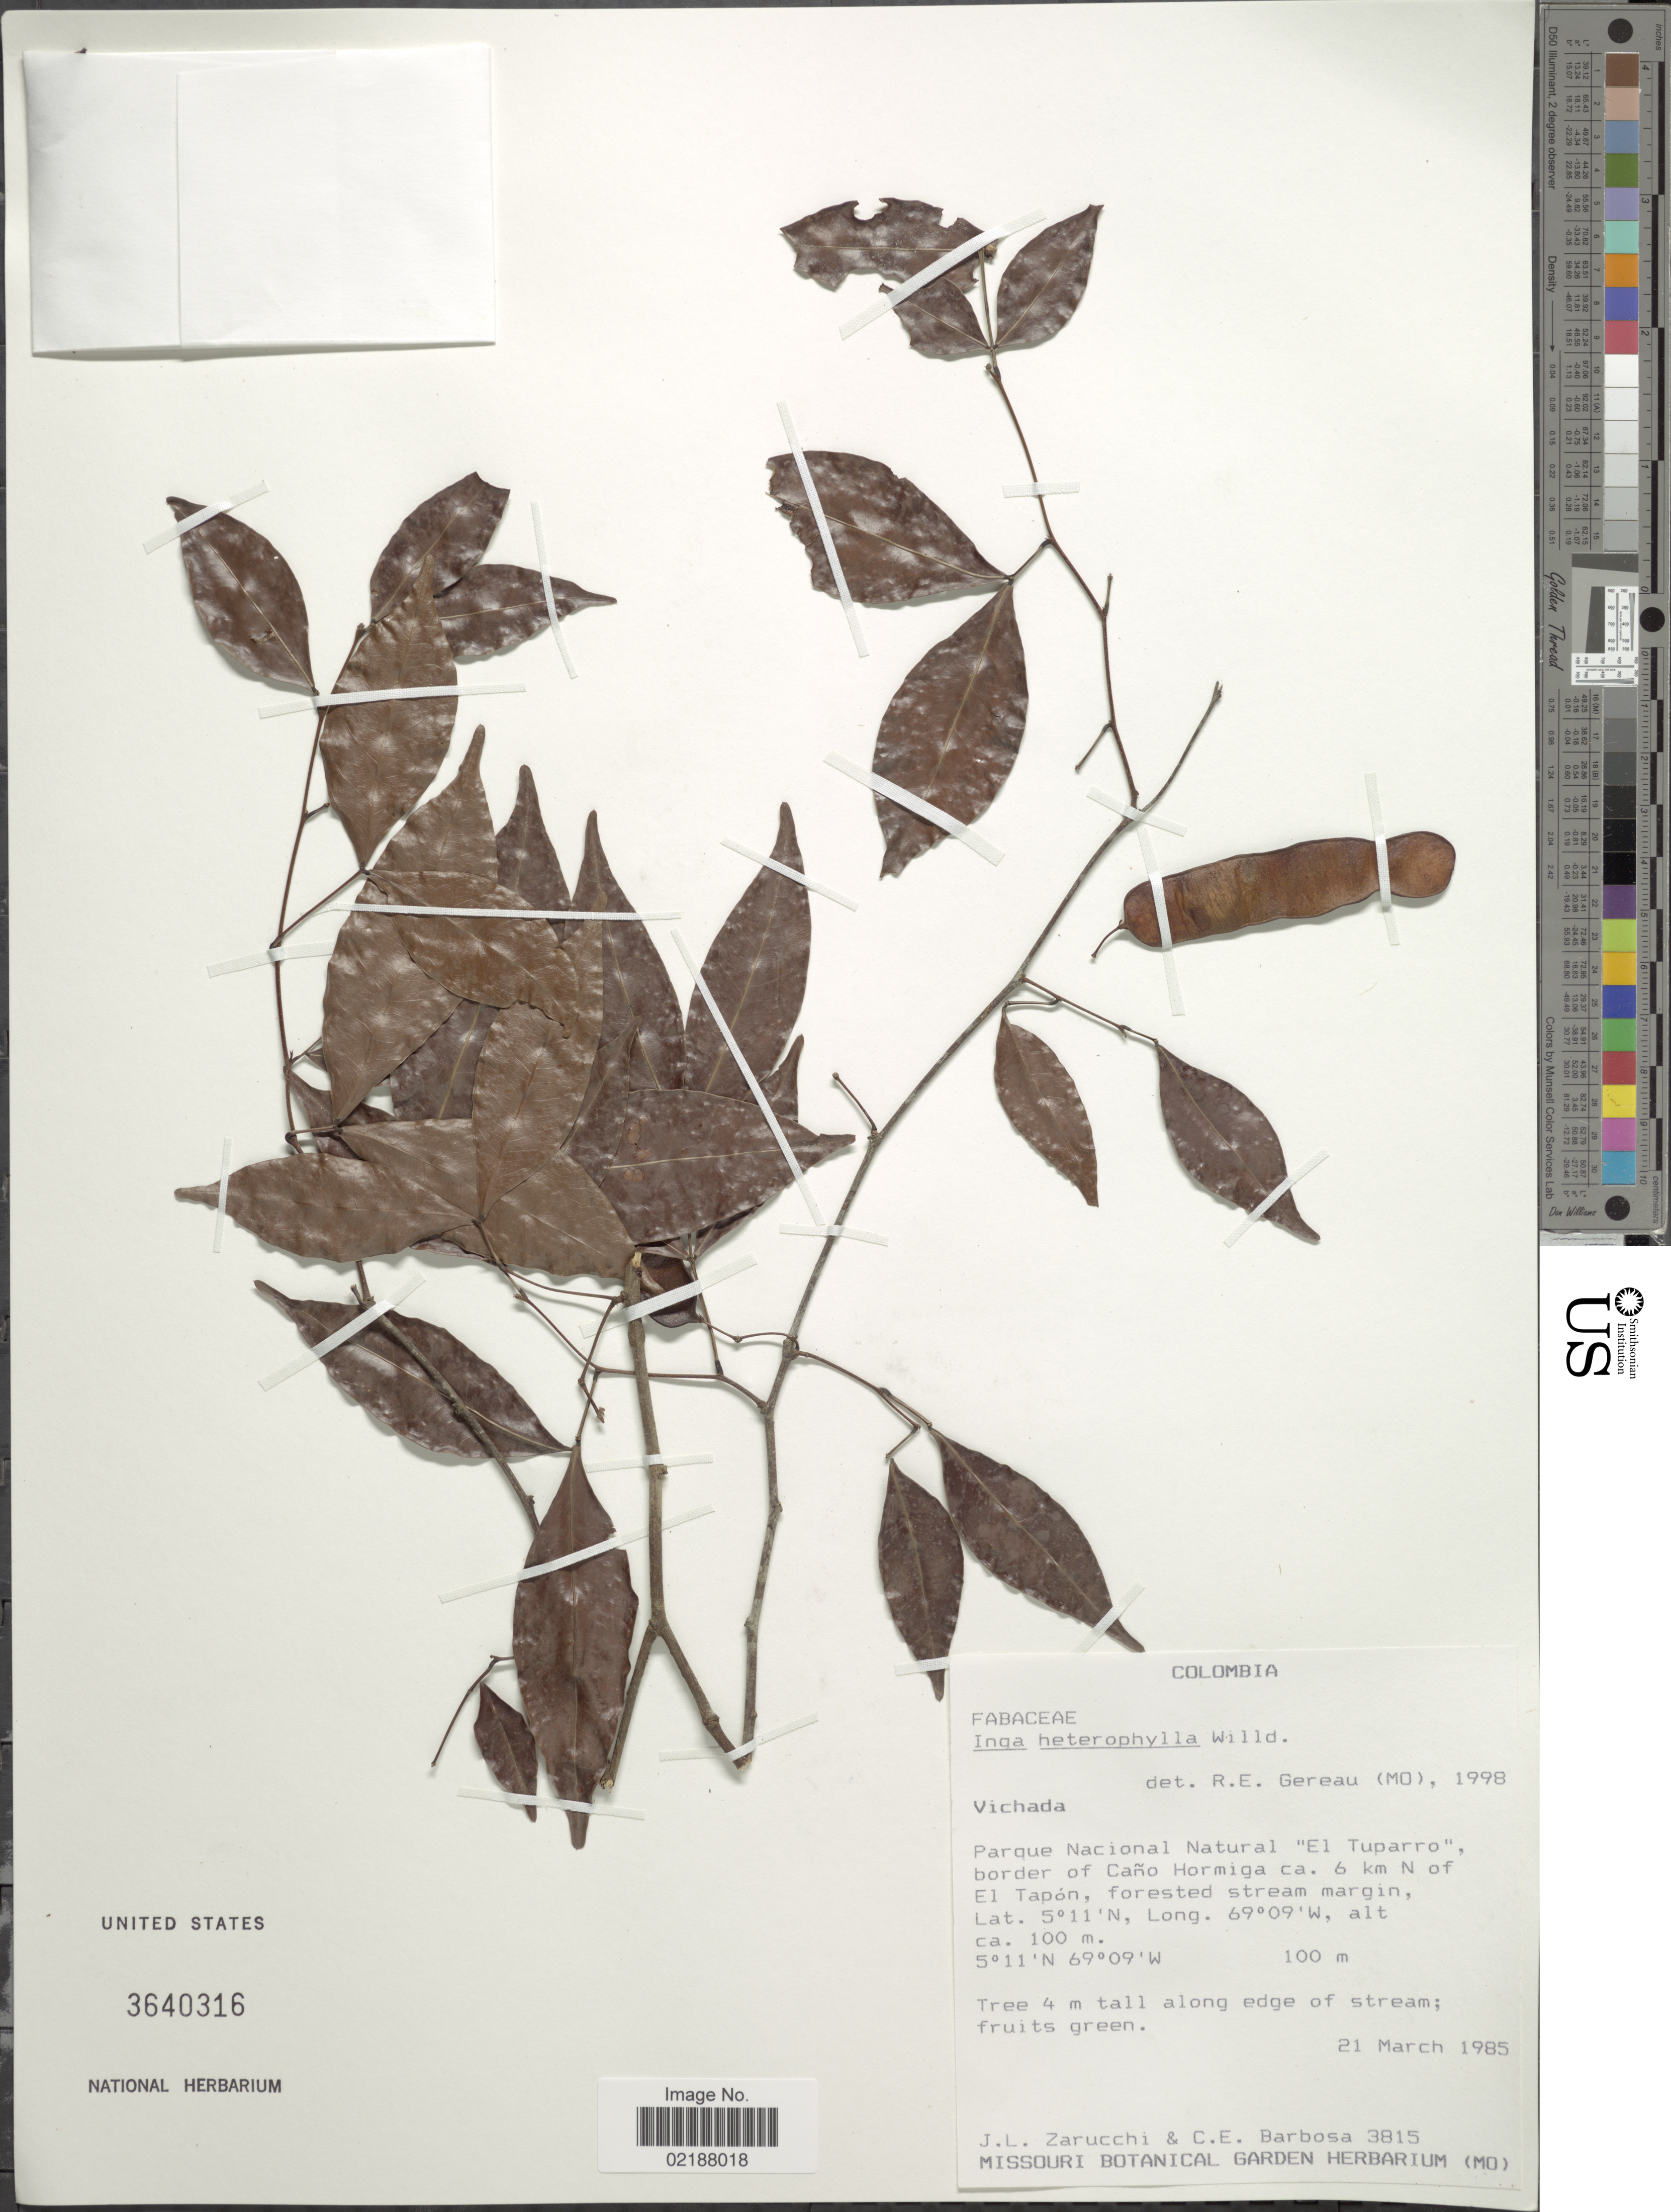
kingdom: Plantae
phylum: Tracheophyta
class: Magnoliopsida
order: Fabales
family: Fabaceae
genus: Inga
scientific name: Inga heterophylla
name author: Willd.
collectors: J. L. Zarucchi & C. E. Barbosa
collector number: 3815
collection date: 1985-03-21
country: Colombia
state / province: Vichada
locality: Parque Nacional Natural "El Tuparro" border of Caño Hormiga ca. 6 km N of El Tapon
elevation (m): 100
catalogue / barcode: US 3640316